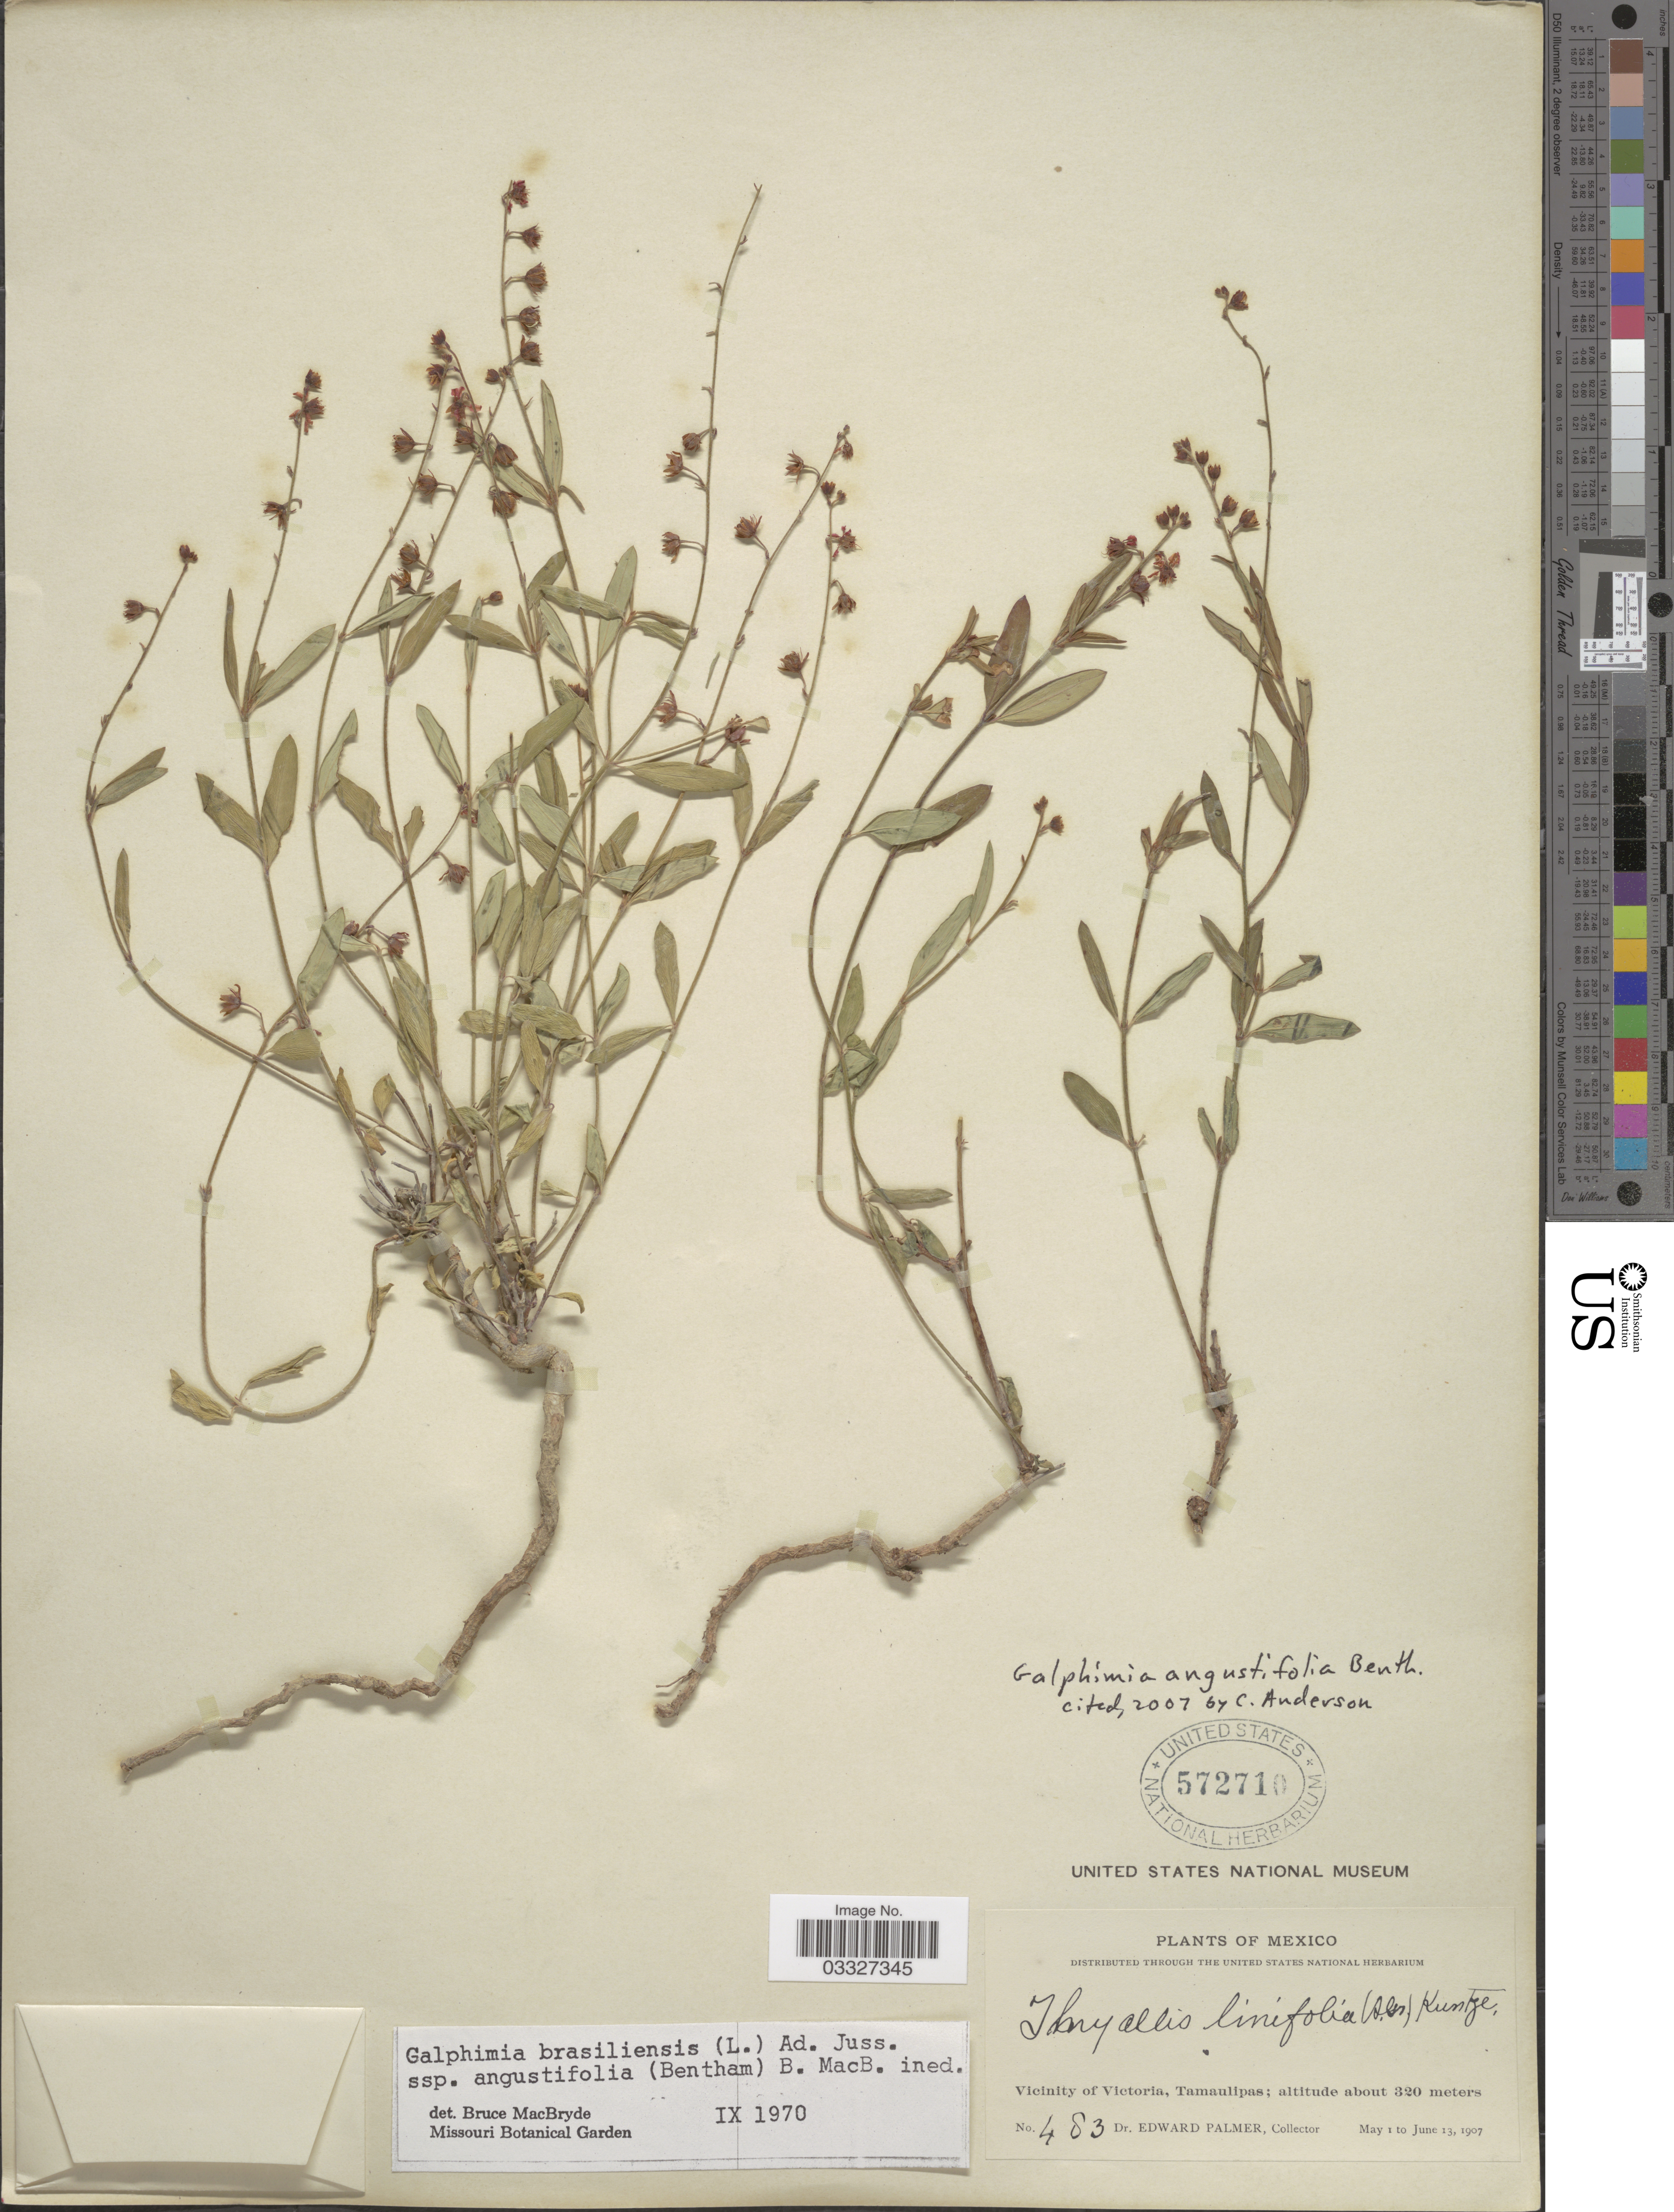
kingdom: Plantae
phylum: Tracheophyta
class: Magnoliopsida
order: Malpighiales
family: Malpighiaceae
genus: Galphimia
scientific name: Galphimia angustifolia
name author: Benth.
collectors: E. Palmer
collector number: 483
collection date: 1907-05-01/1907-06-13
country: Mexico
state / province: Tamaulipas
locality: Vicinity of Victoria.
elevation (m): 320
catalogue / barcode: US 572710